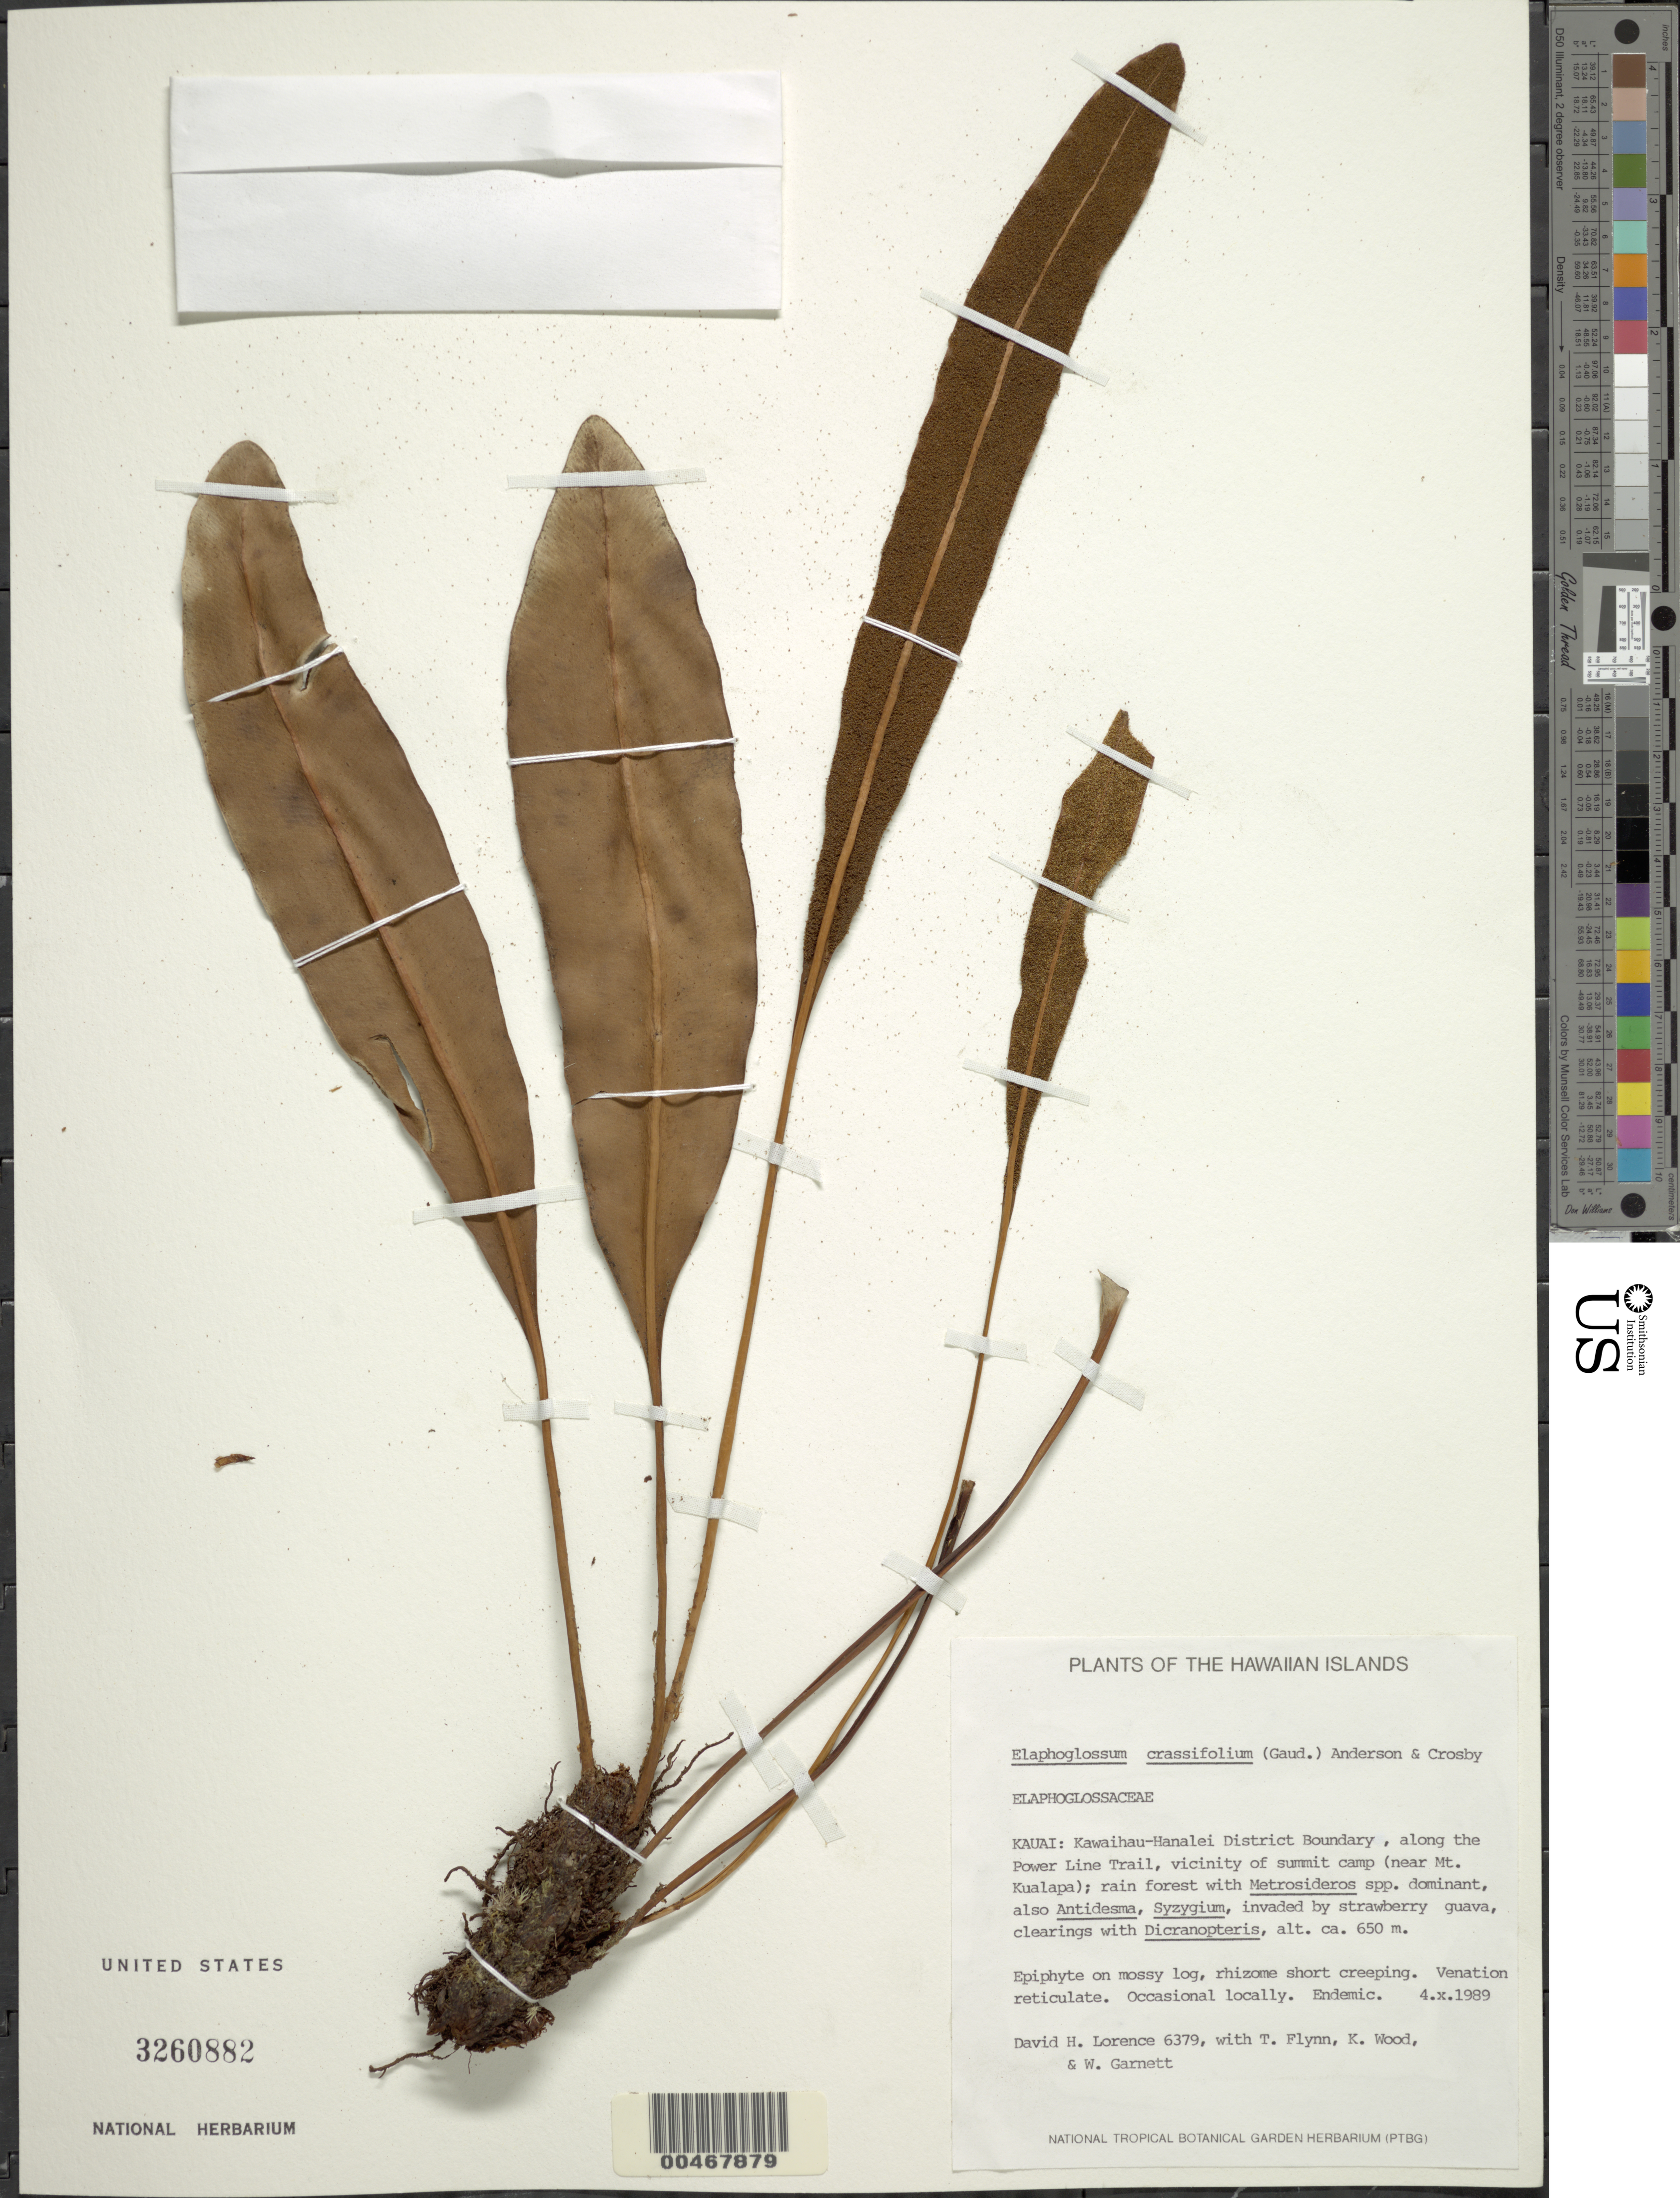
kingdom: Plantae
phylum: Tracheophyta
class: Polypodiopsida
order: Polypodiales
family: Dryopteridaceae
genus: Elaphoglossum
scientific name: Elaphoglossum crassifolium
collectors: D. Lorence, T. W. Flynn, K. Wood & W. Garnett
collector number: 6379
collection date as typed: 4 Dec 1989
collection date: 1989-12-04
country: United States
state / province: Hawaii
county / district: Kauai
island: Kaua'i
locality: Kawaihau-Hanalei Dist. Bound., along the Power Line Trail, vicinity of summit camp (near Mt. Kualapa)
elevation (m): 650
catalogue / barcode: US 3260882